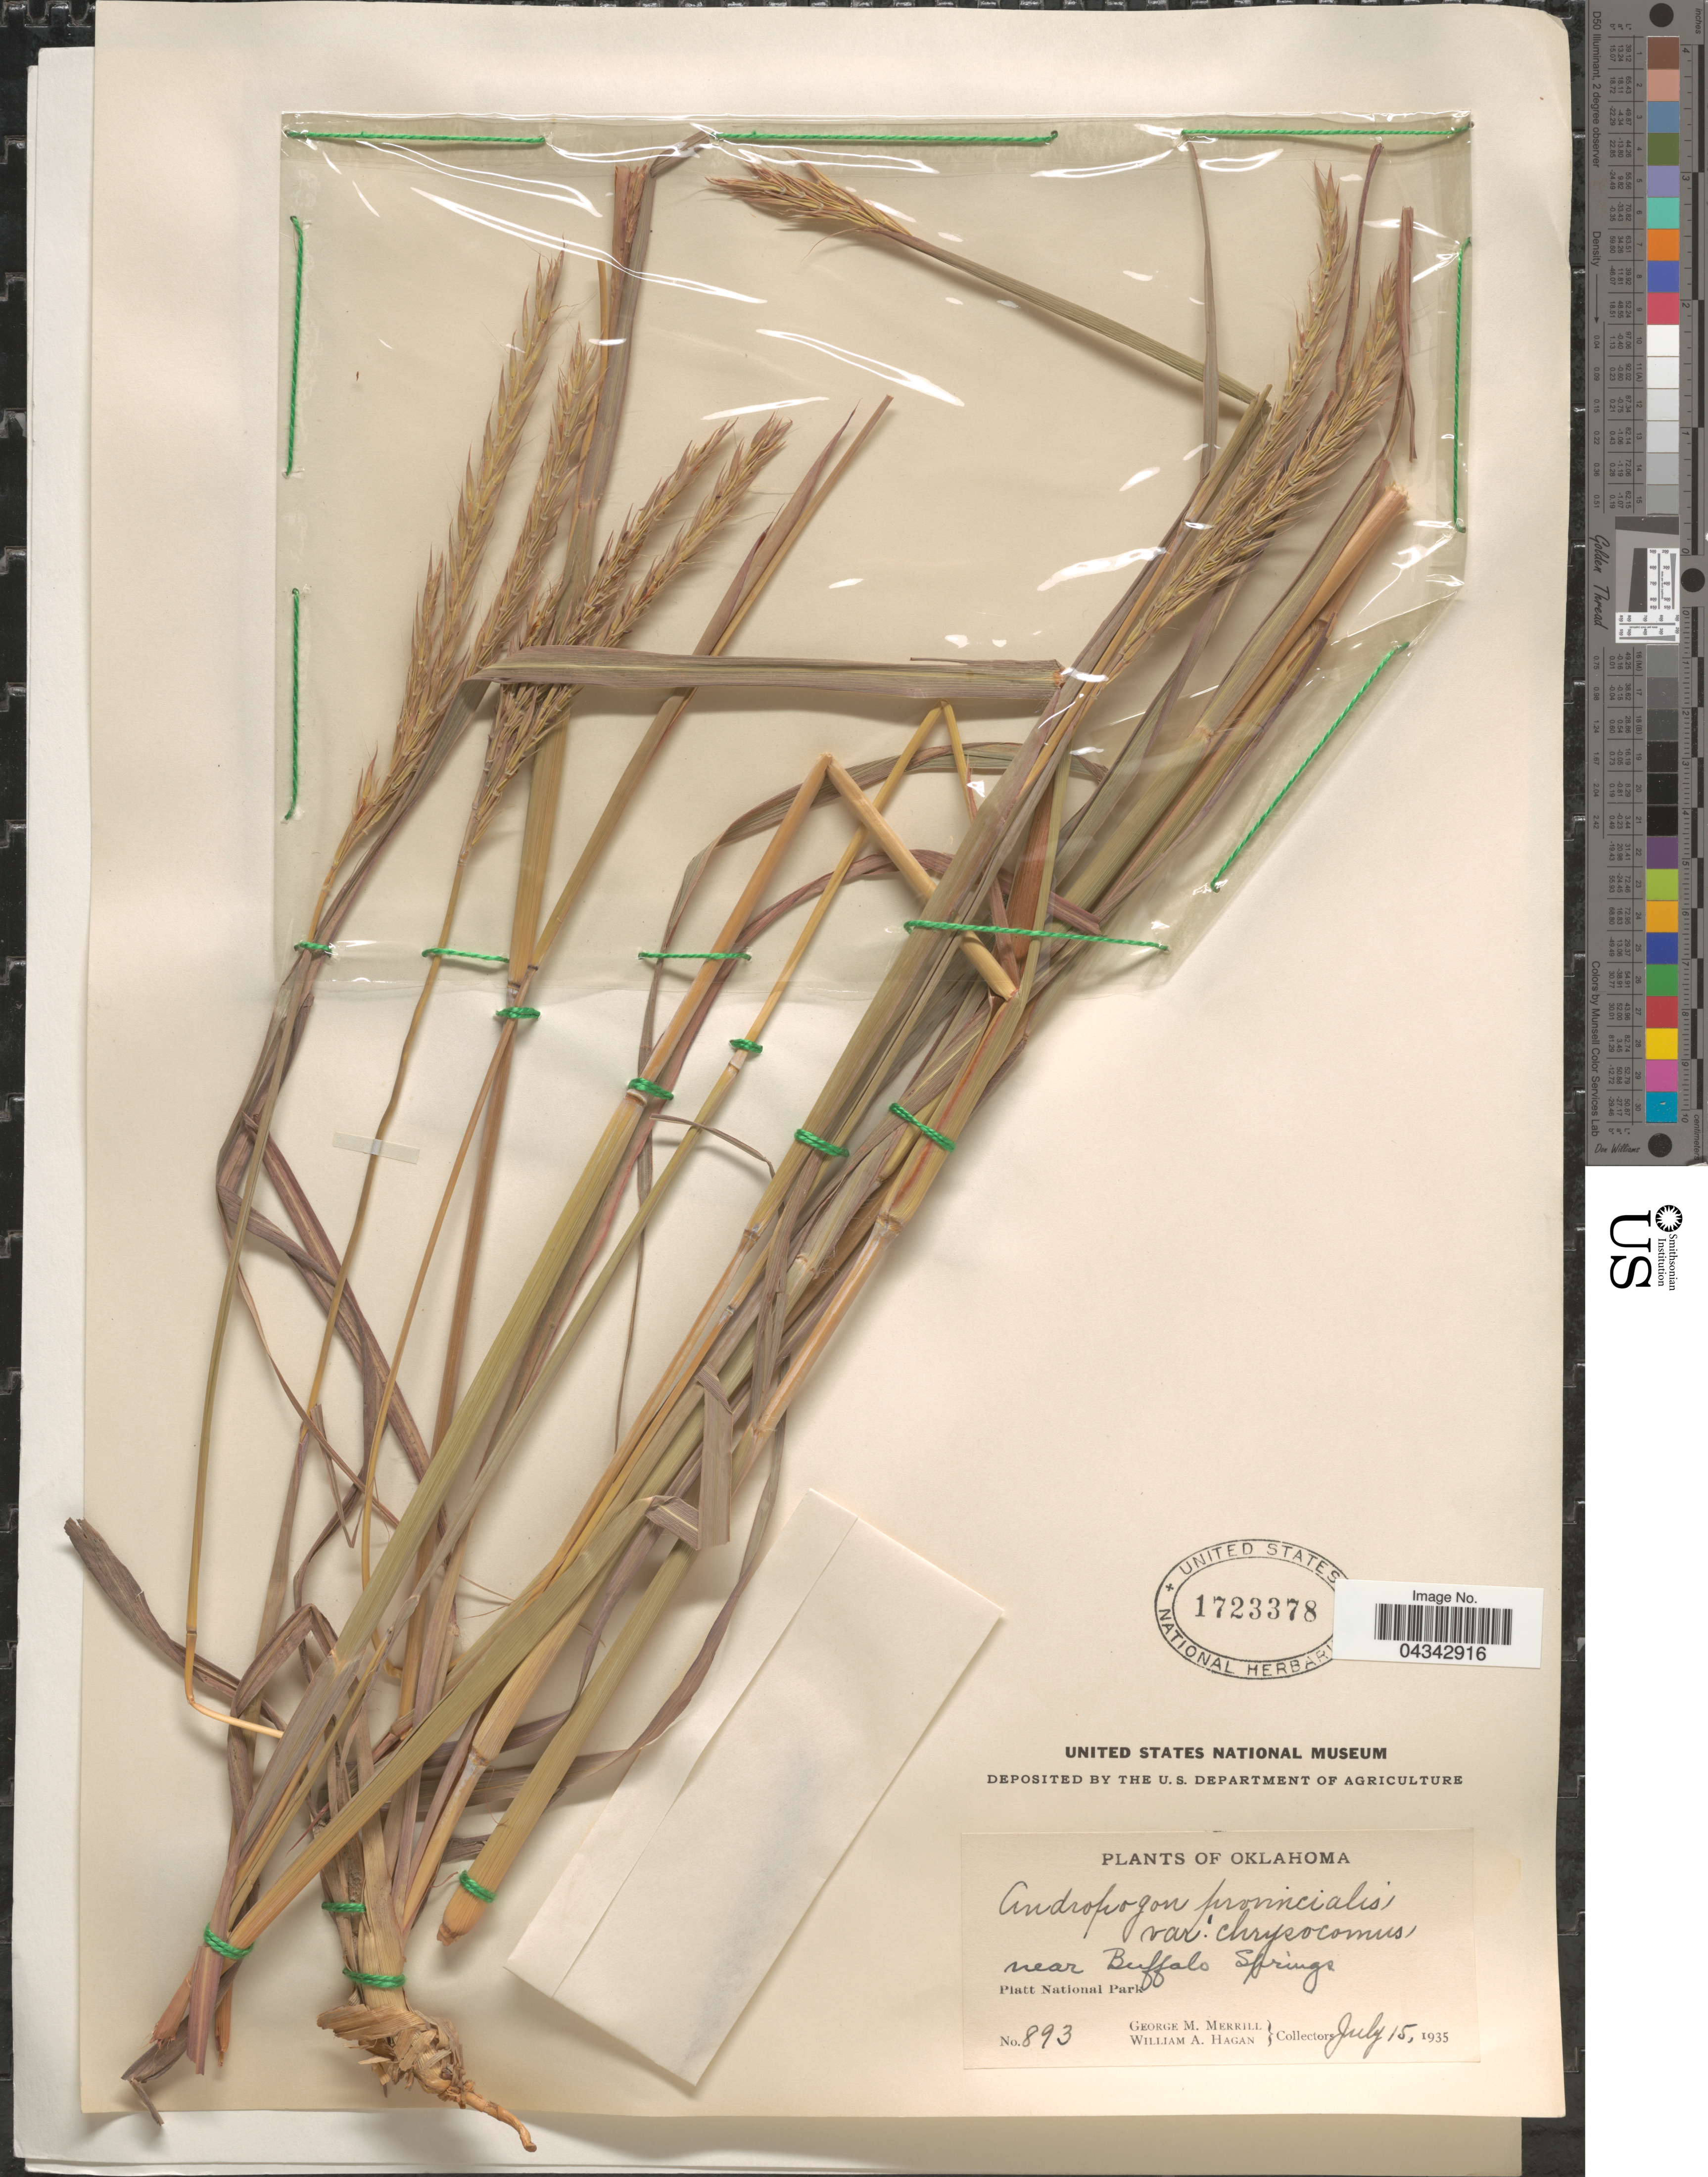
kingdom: Plantae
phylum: Tracheophyta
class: Liliopsida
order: Poales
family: Poaceae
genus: Andropogon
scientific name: Andropogon gerardii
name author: Vitman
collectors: G. M. Merrill & W. Hagan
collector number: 893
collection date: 1935-07-15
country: United States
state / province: Oklahoma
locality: Near Buffalo Springs. Platt National Park.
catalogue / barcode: US 1723378